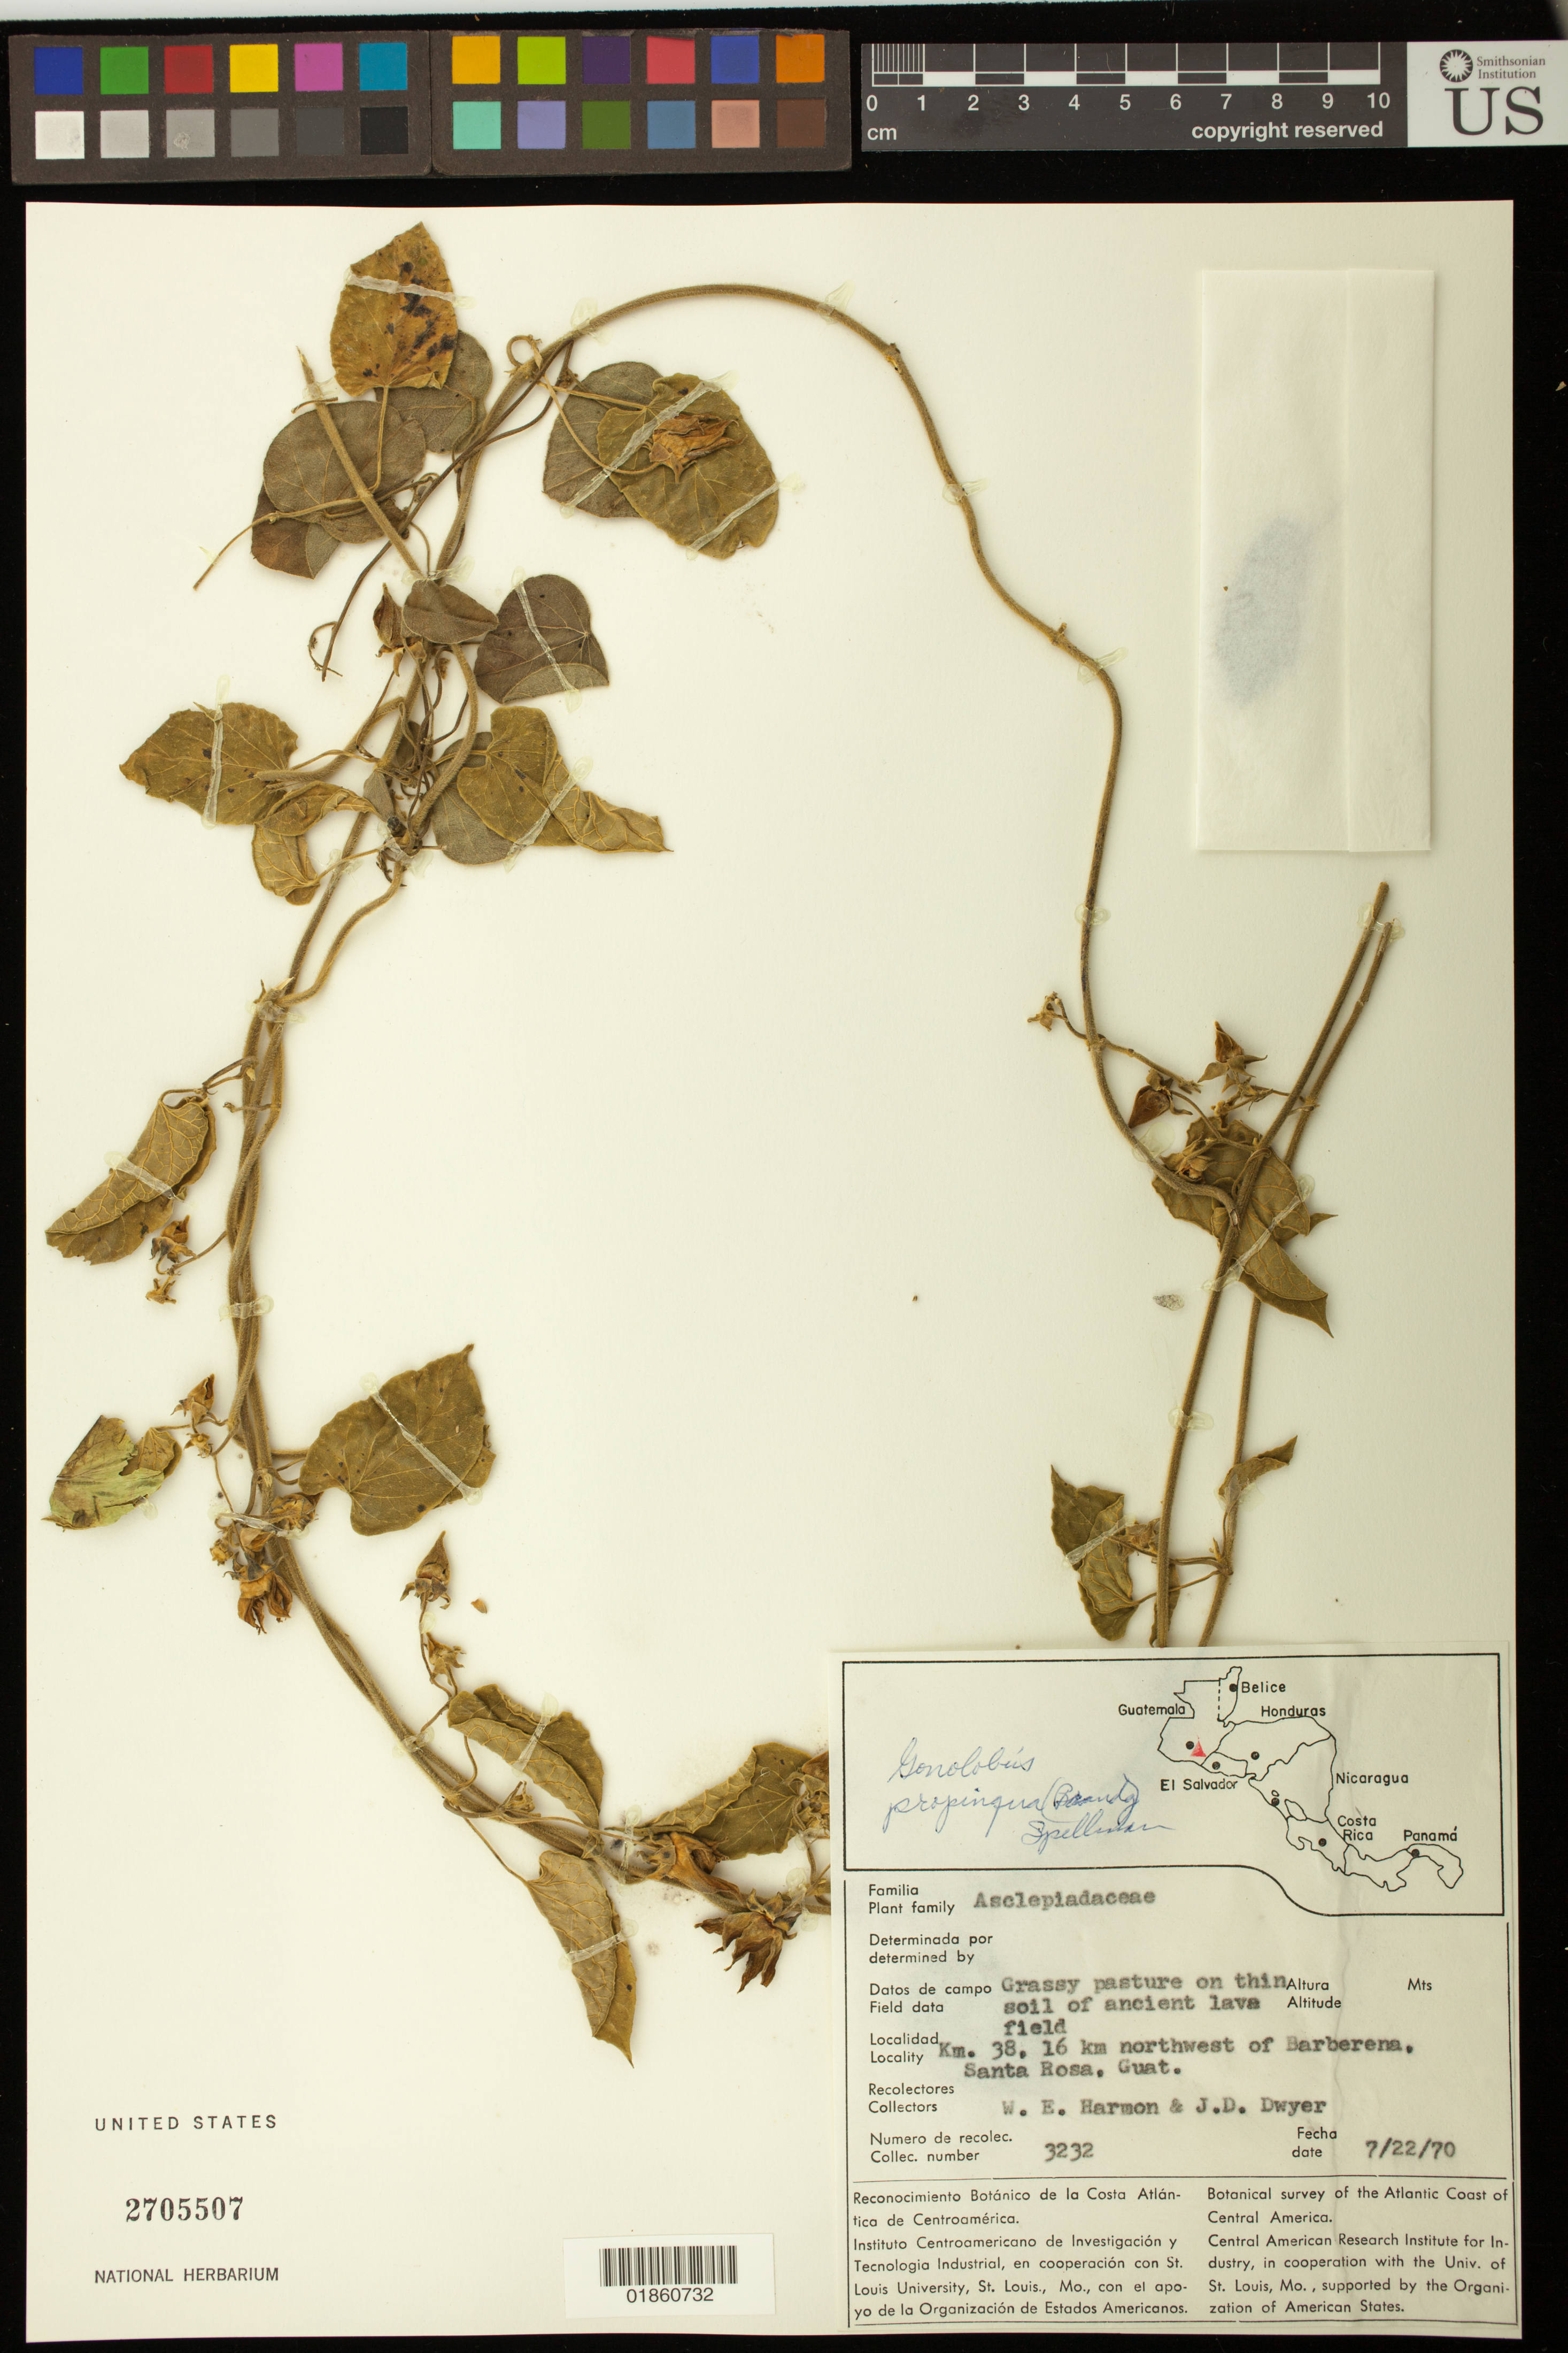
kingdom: Plantae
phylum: Tracheophyta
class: Magnoliopsida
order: Gentianales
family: Apocynaceae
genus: Gonolobus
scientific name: Gonolobus erianthus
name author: Decne.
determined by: Stevens, W. Douglas, Missouri Botanical Garden (MO)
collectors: W. E. Harmon & J. D. Dwyer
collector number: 3232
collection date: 1970-07-22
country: Guatemala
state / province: Santa Rosa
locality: Km. 38, 16 km northwest of Barberena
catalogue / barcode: US 2705507